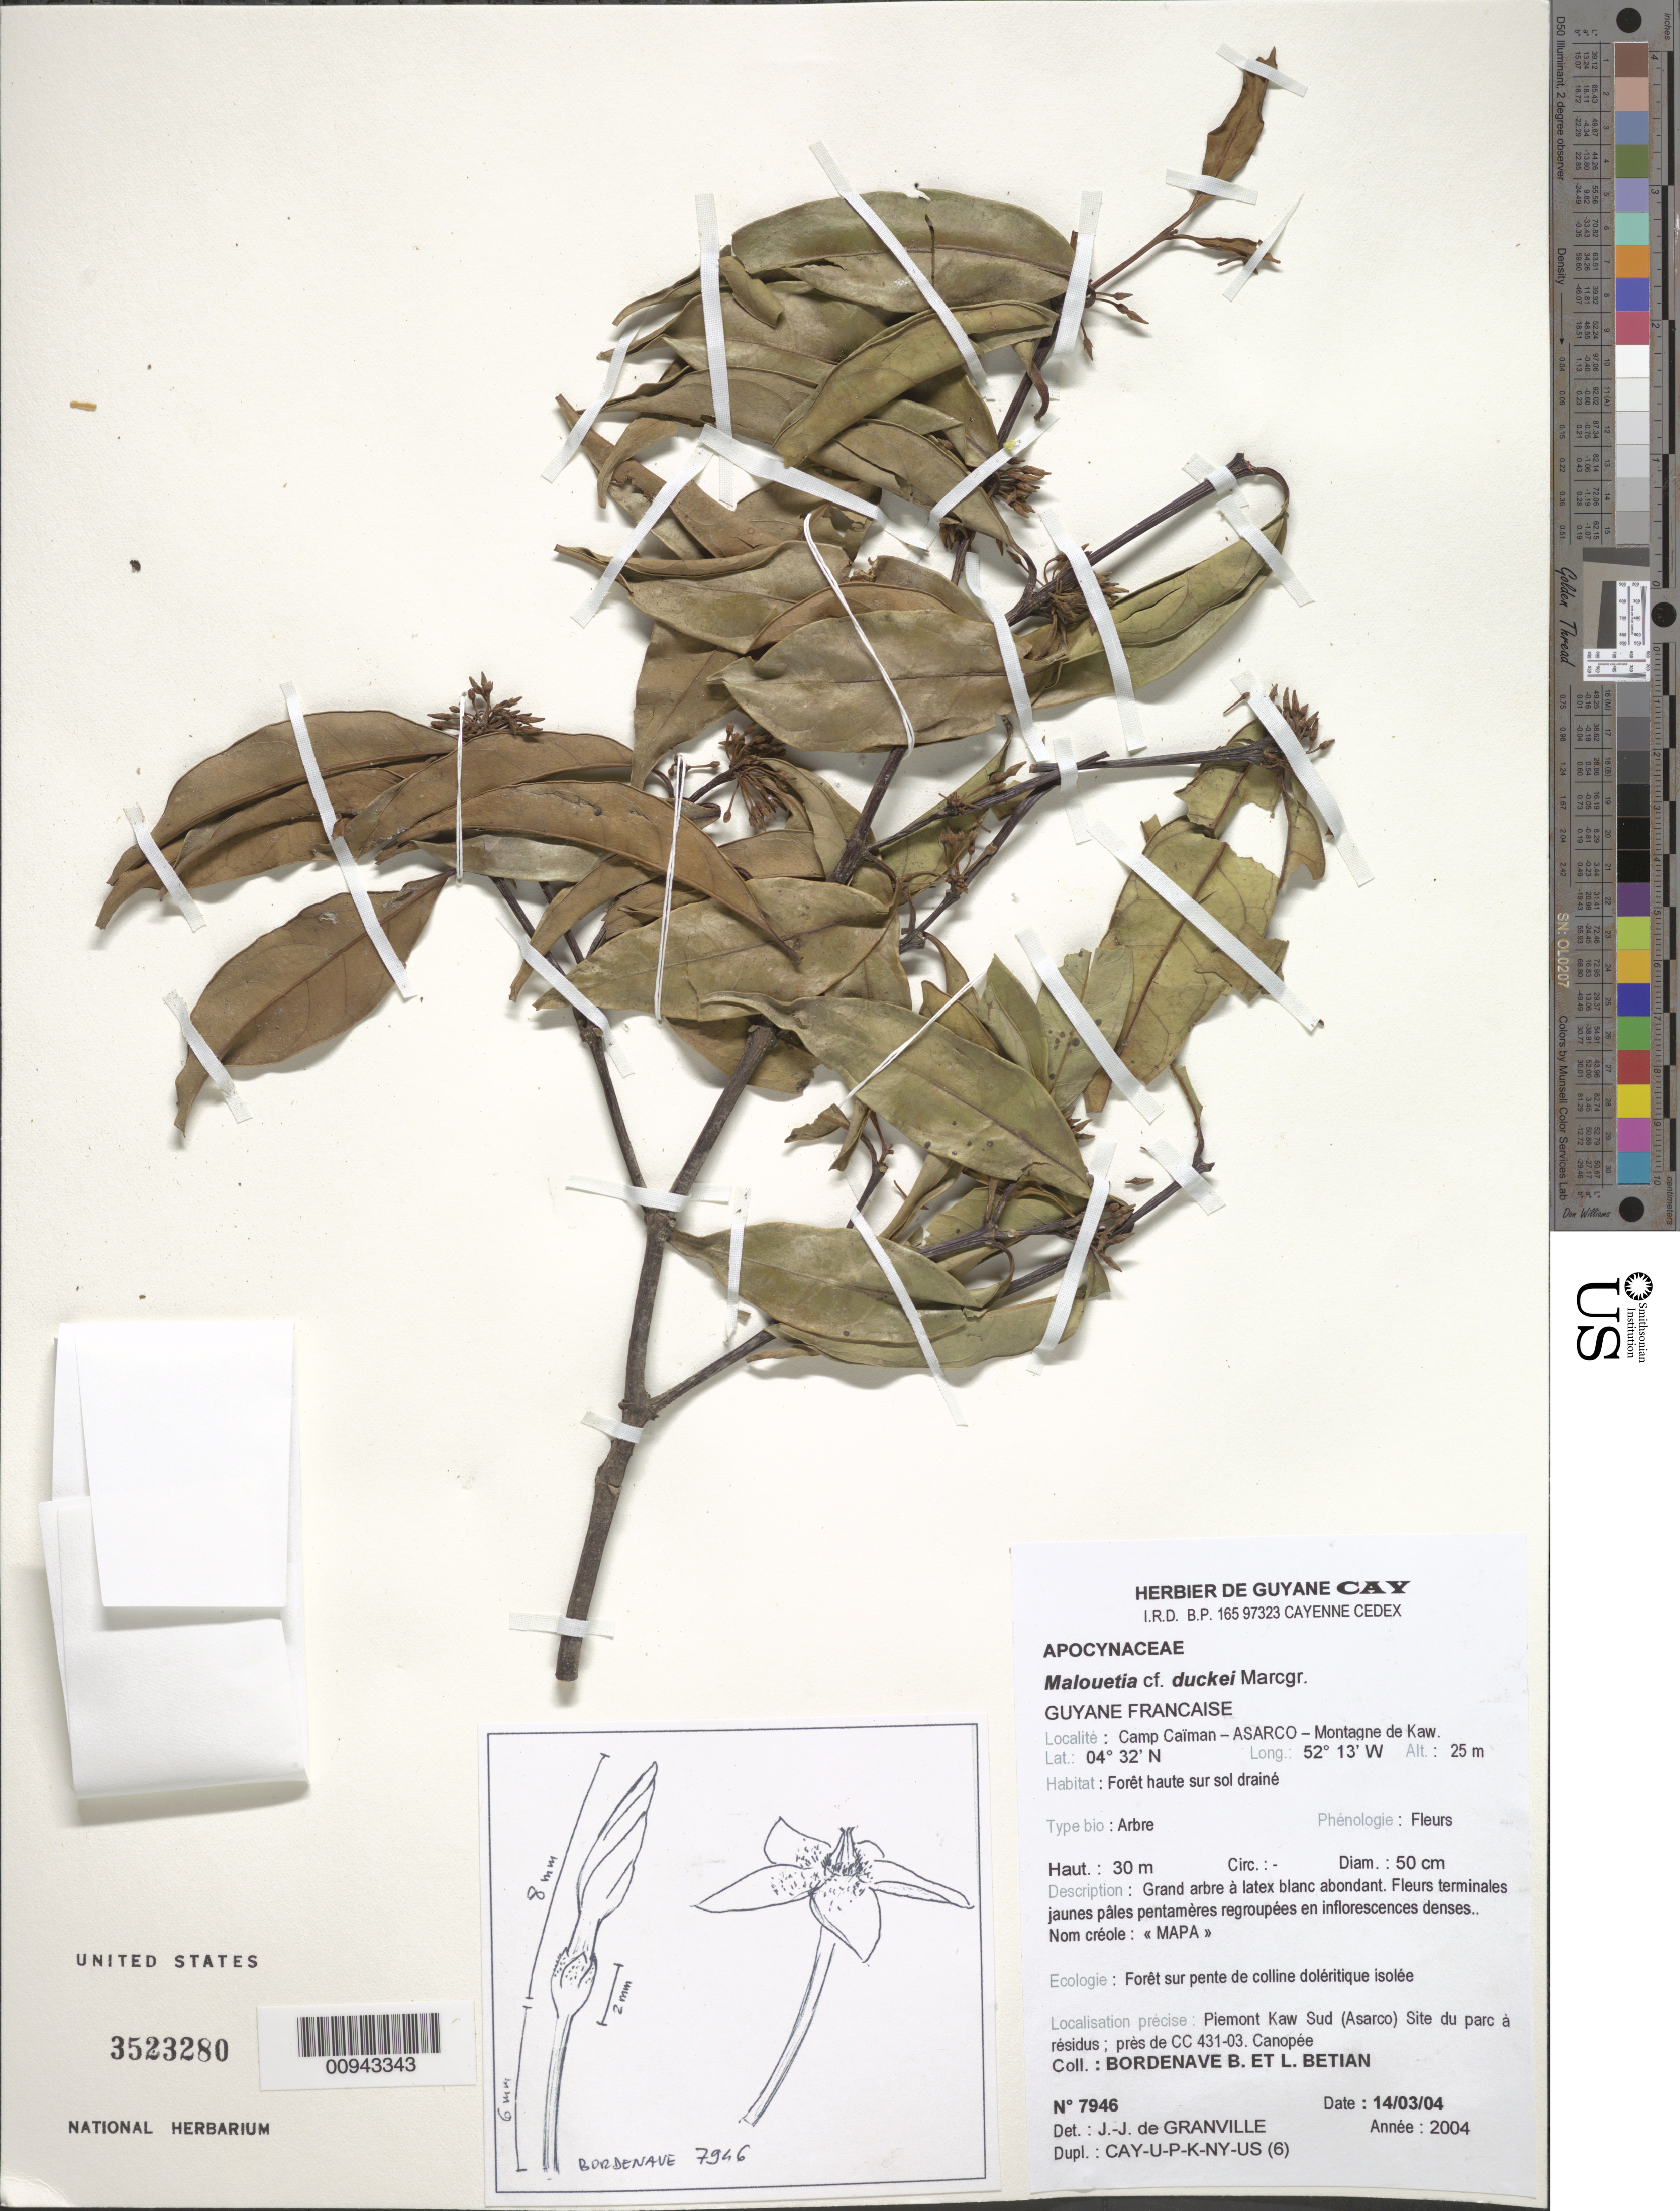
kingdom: Plantae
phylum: Tracheophyta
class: Magnoliopsida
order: Gentianales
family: Apocynaceae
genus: Malouetia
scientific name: Malouetia duckei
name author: Markgr.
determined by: Granville, J. J. de, (CAY), Institut de Recherche pour le Developpement (IRD) (FRENCH GUIANA)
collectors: B. Bordenave & L. Betian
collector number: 7946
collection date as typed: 14-Mar-04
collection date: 2004-03-14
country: French Guiana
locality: Camp Caïman - ASARCO - Montagne de Kaw. Piemont Kaw Sud (Ascaraco) Site du parc a residus; pres de CC431-03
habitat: Foret haute sur sol draine. Foret sur pente de colline doleritique isolee; canopee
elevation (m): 25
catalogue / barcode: US 3523280